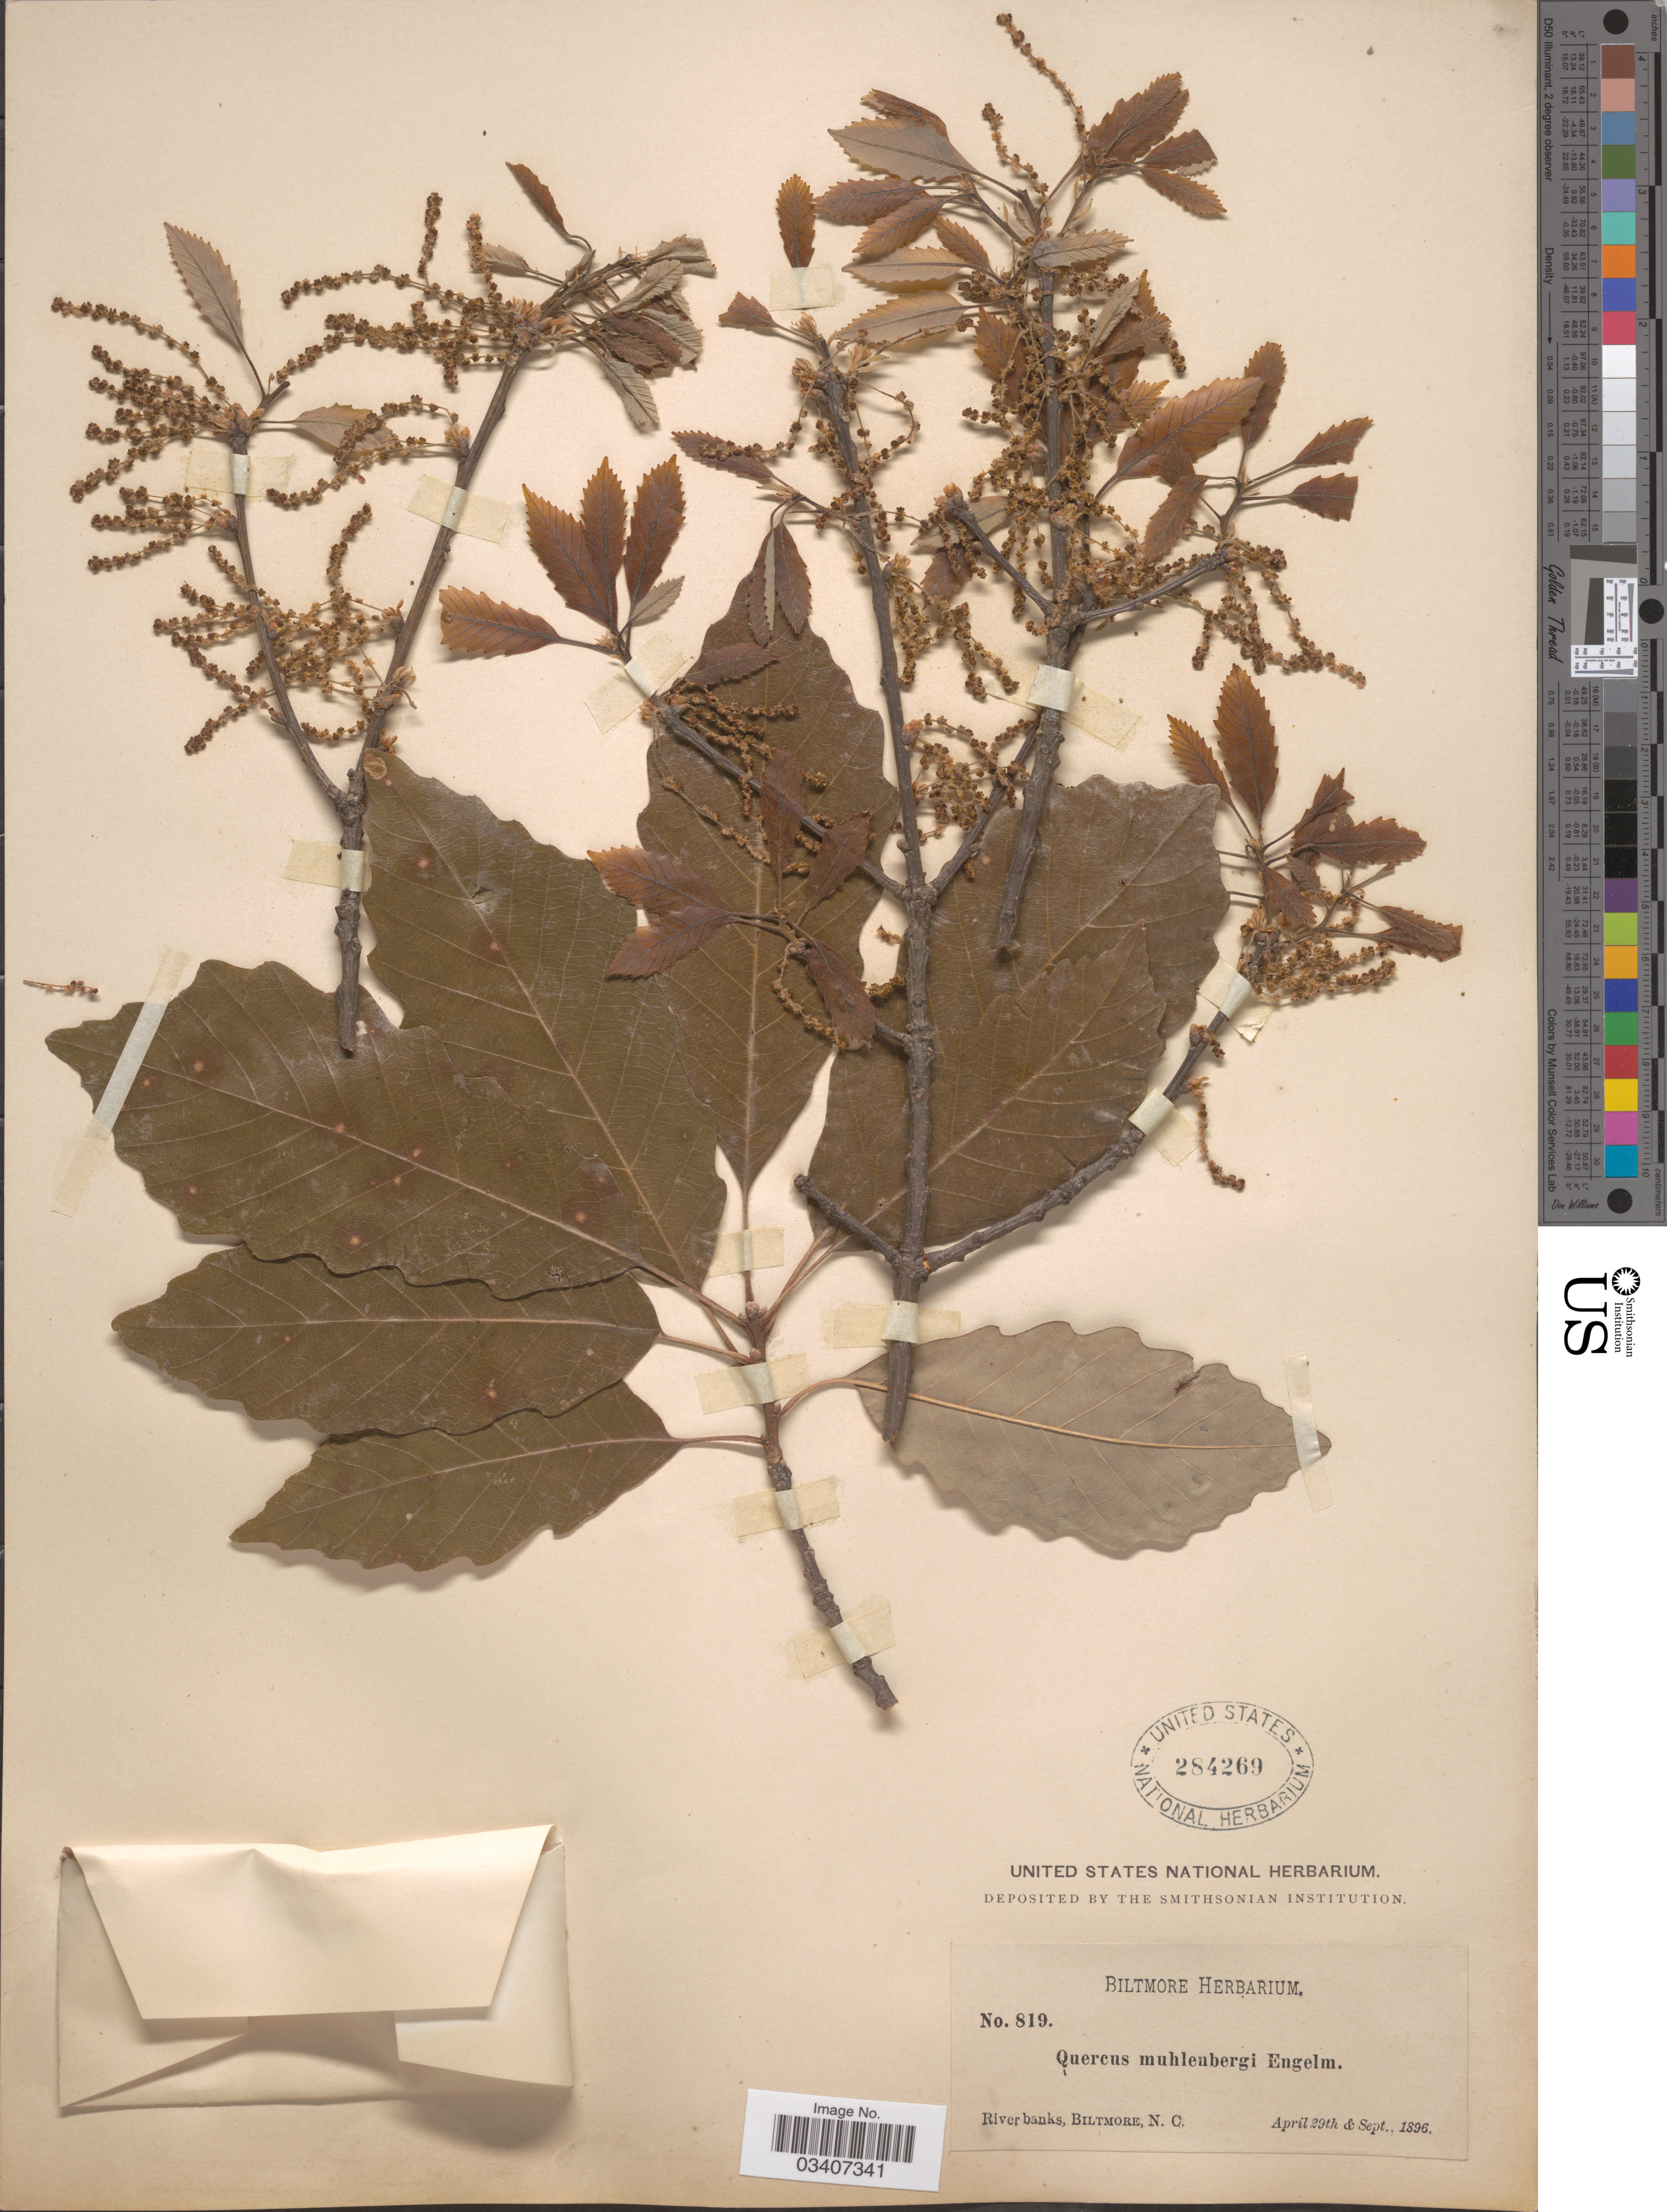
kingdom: Plantae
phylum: Tracheophyta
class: Magnoliopsida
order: Fagales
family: Fagaceae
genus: Quercus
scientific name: Quercus muehlenbergii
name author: Engelm.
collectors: ex herb. Biltmore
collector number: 819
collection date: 1896-04-29/1896-09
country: United States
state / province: North Carolina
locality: River banks, Biltmore.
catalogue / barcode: US 284269